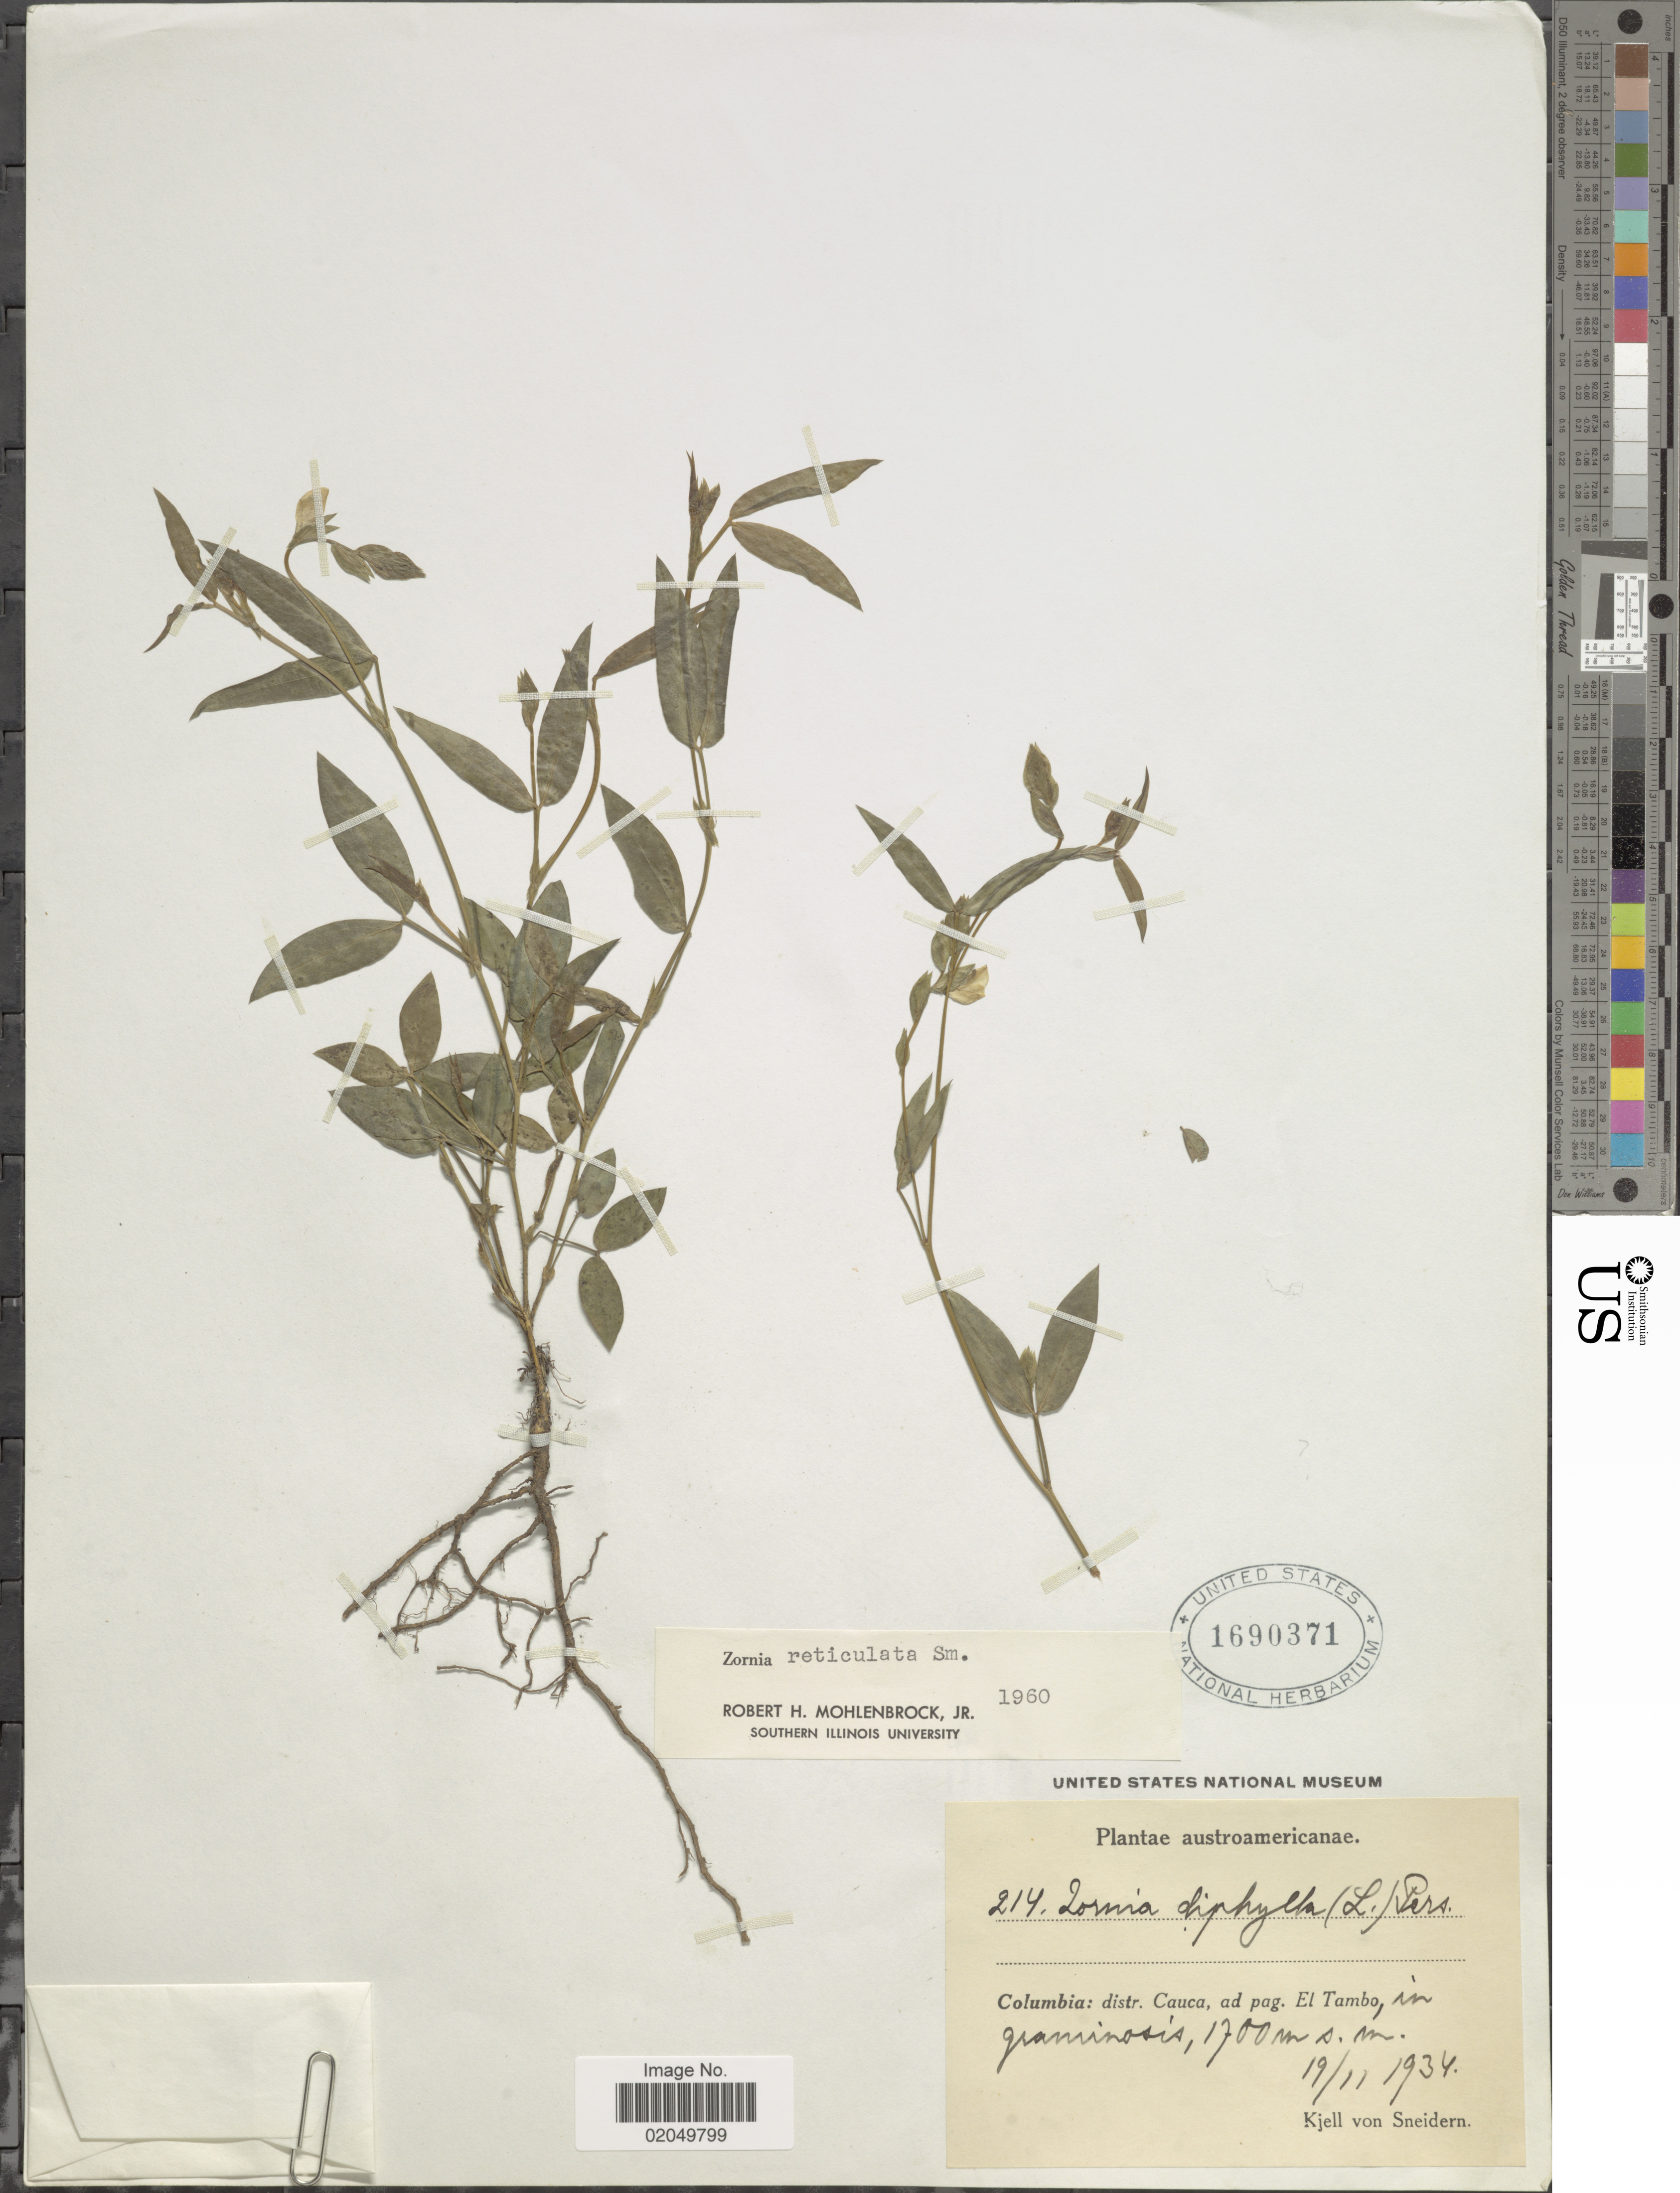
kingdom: Plantae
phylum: Tracheophyta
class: Magnoliopsida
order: Fabales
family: Fabaceae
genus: Zornia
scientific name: Zornia reticulata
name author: Sm.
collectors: K. von Sneidern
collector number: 214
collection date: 1934-11-19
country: Colombia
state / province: Cauca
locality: Ad. pag. El Tambo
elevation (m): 1700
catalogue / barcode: US 1690371